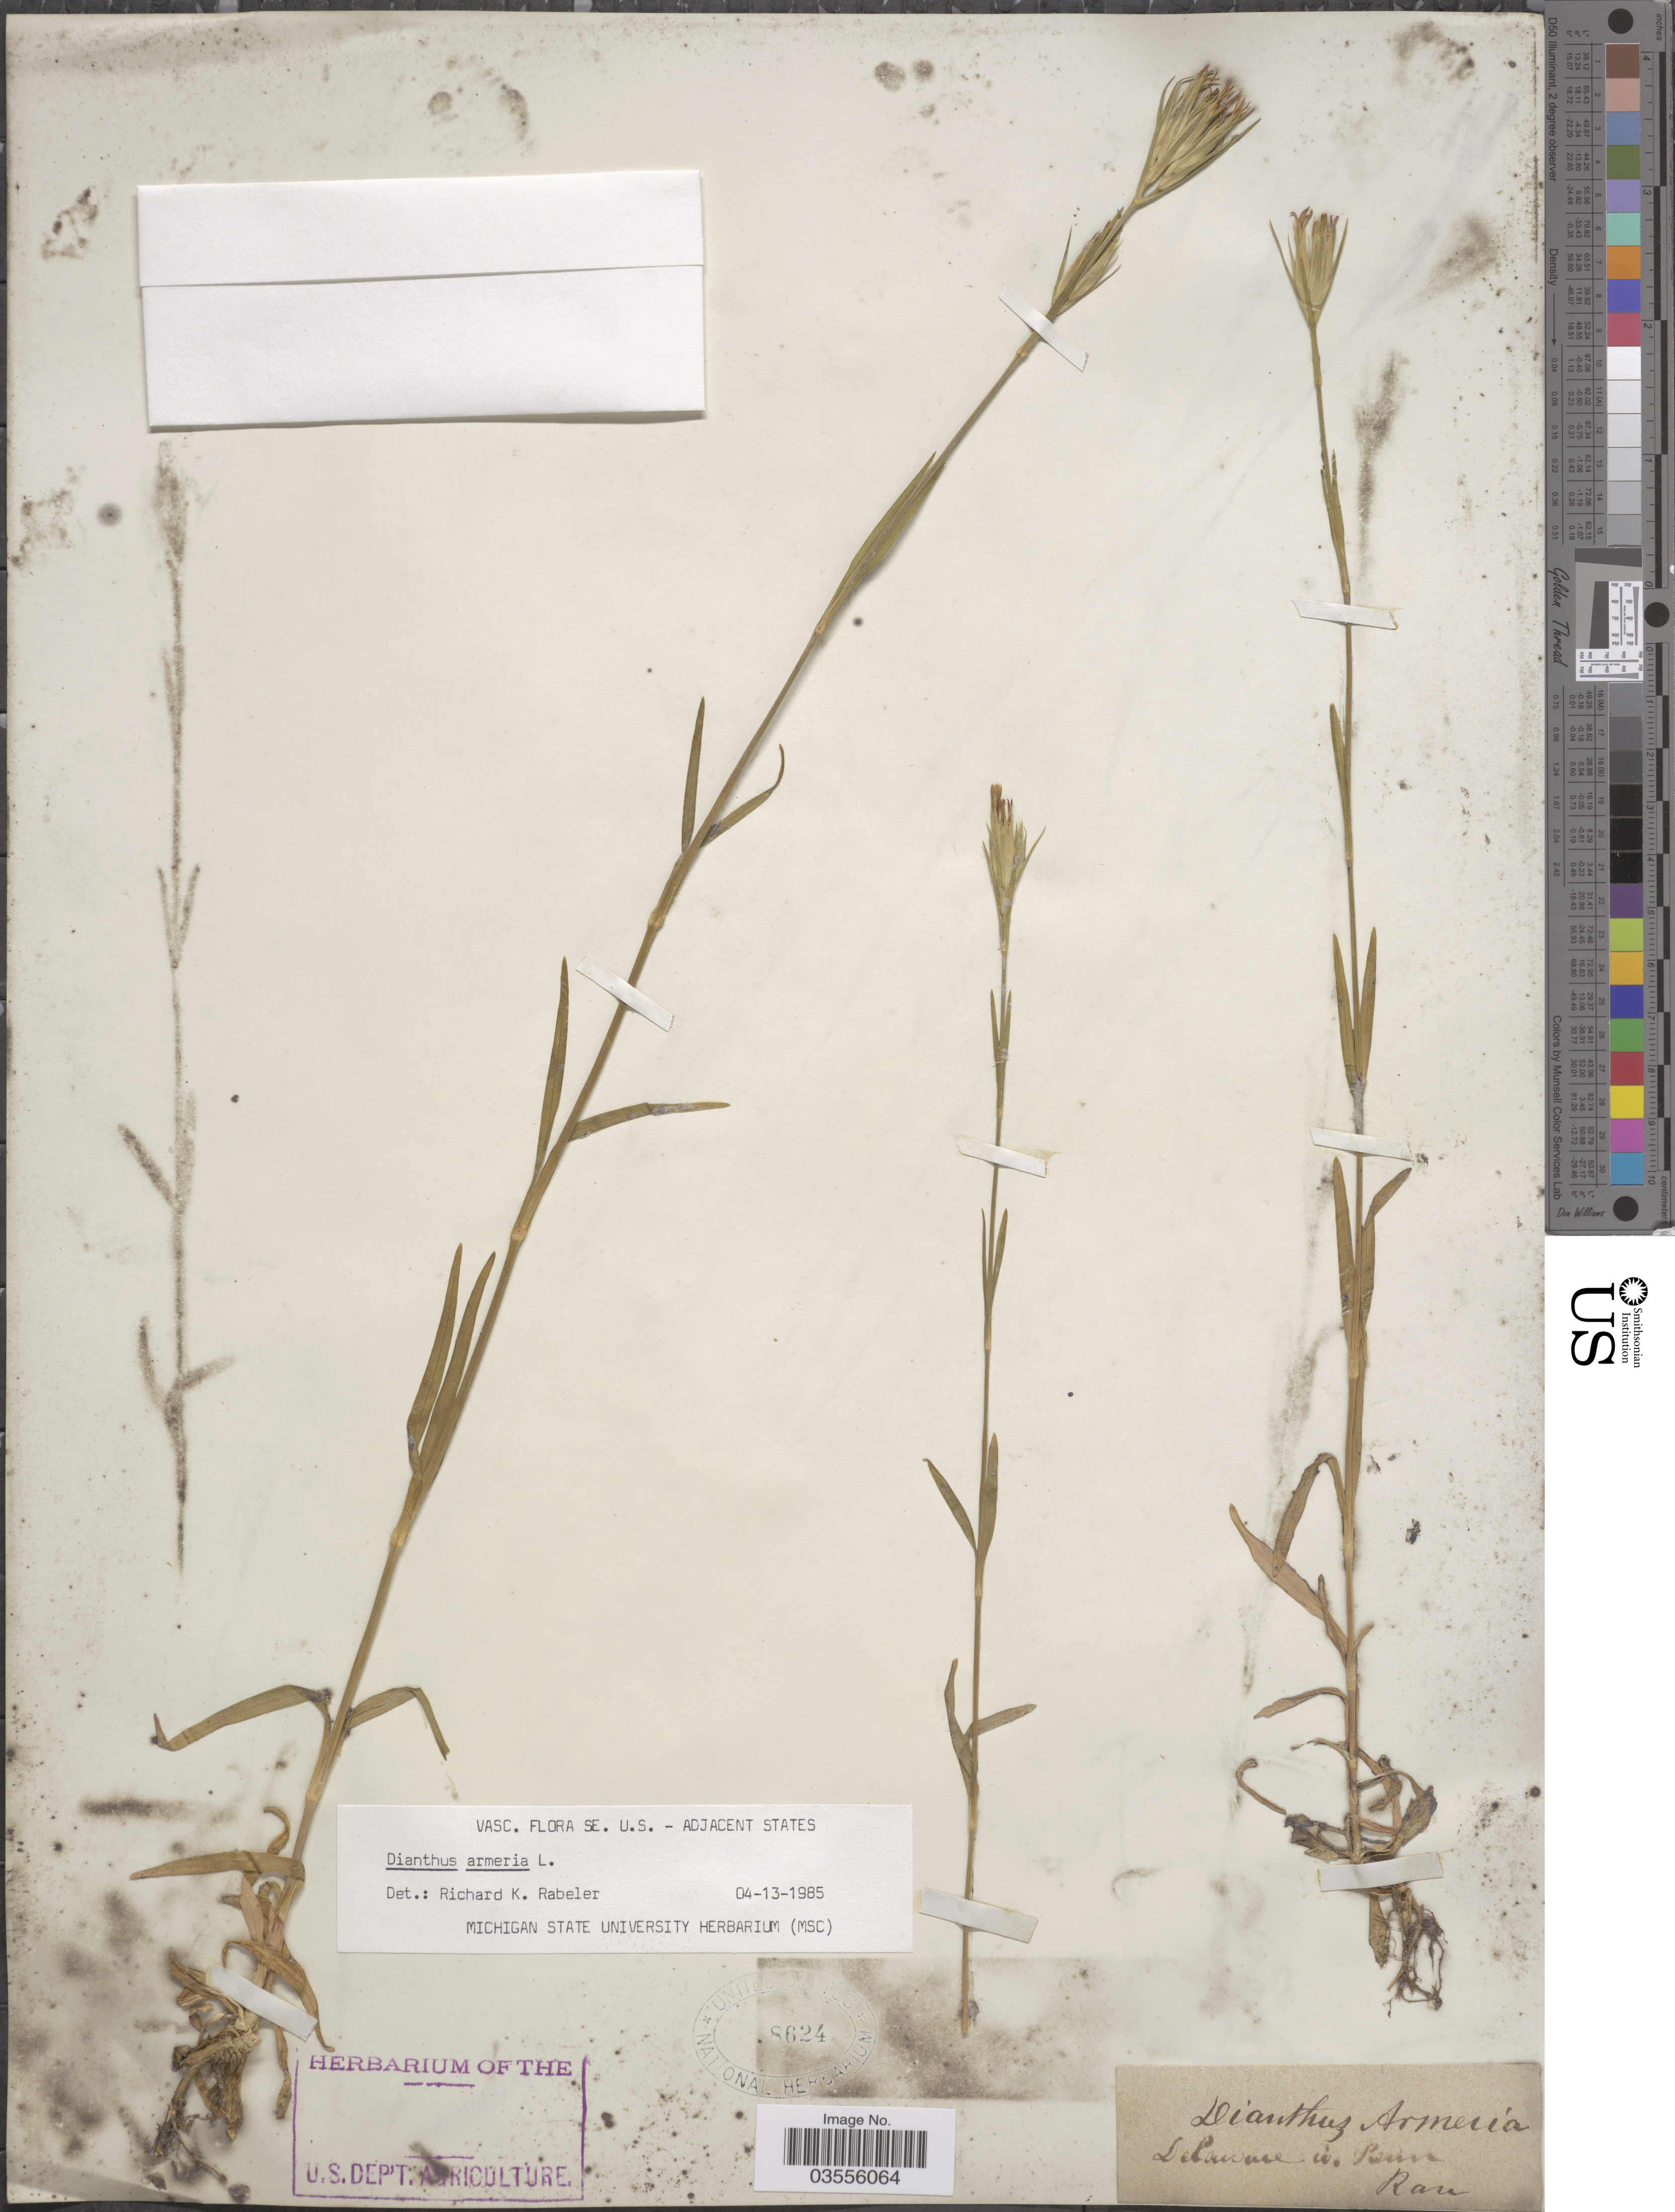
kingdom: Plantae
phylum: Tracheophyta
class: Magnoliopsida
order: Caryophyllales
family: Caryophyllaceae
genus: Dianthus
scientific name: Dianthus armeria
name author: L.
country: United States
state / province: Pennsylvania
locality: Delaware Co.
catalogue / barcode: US 8624